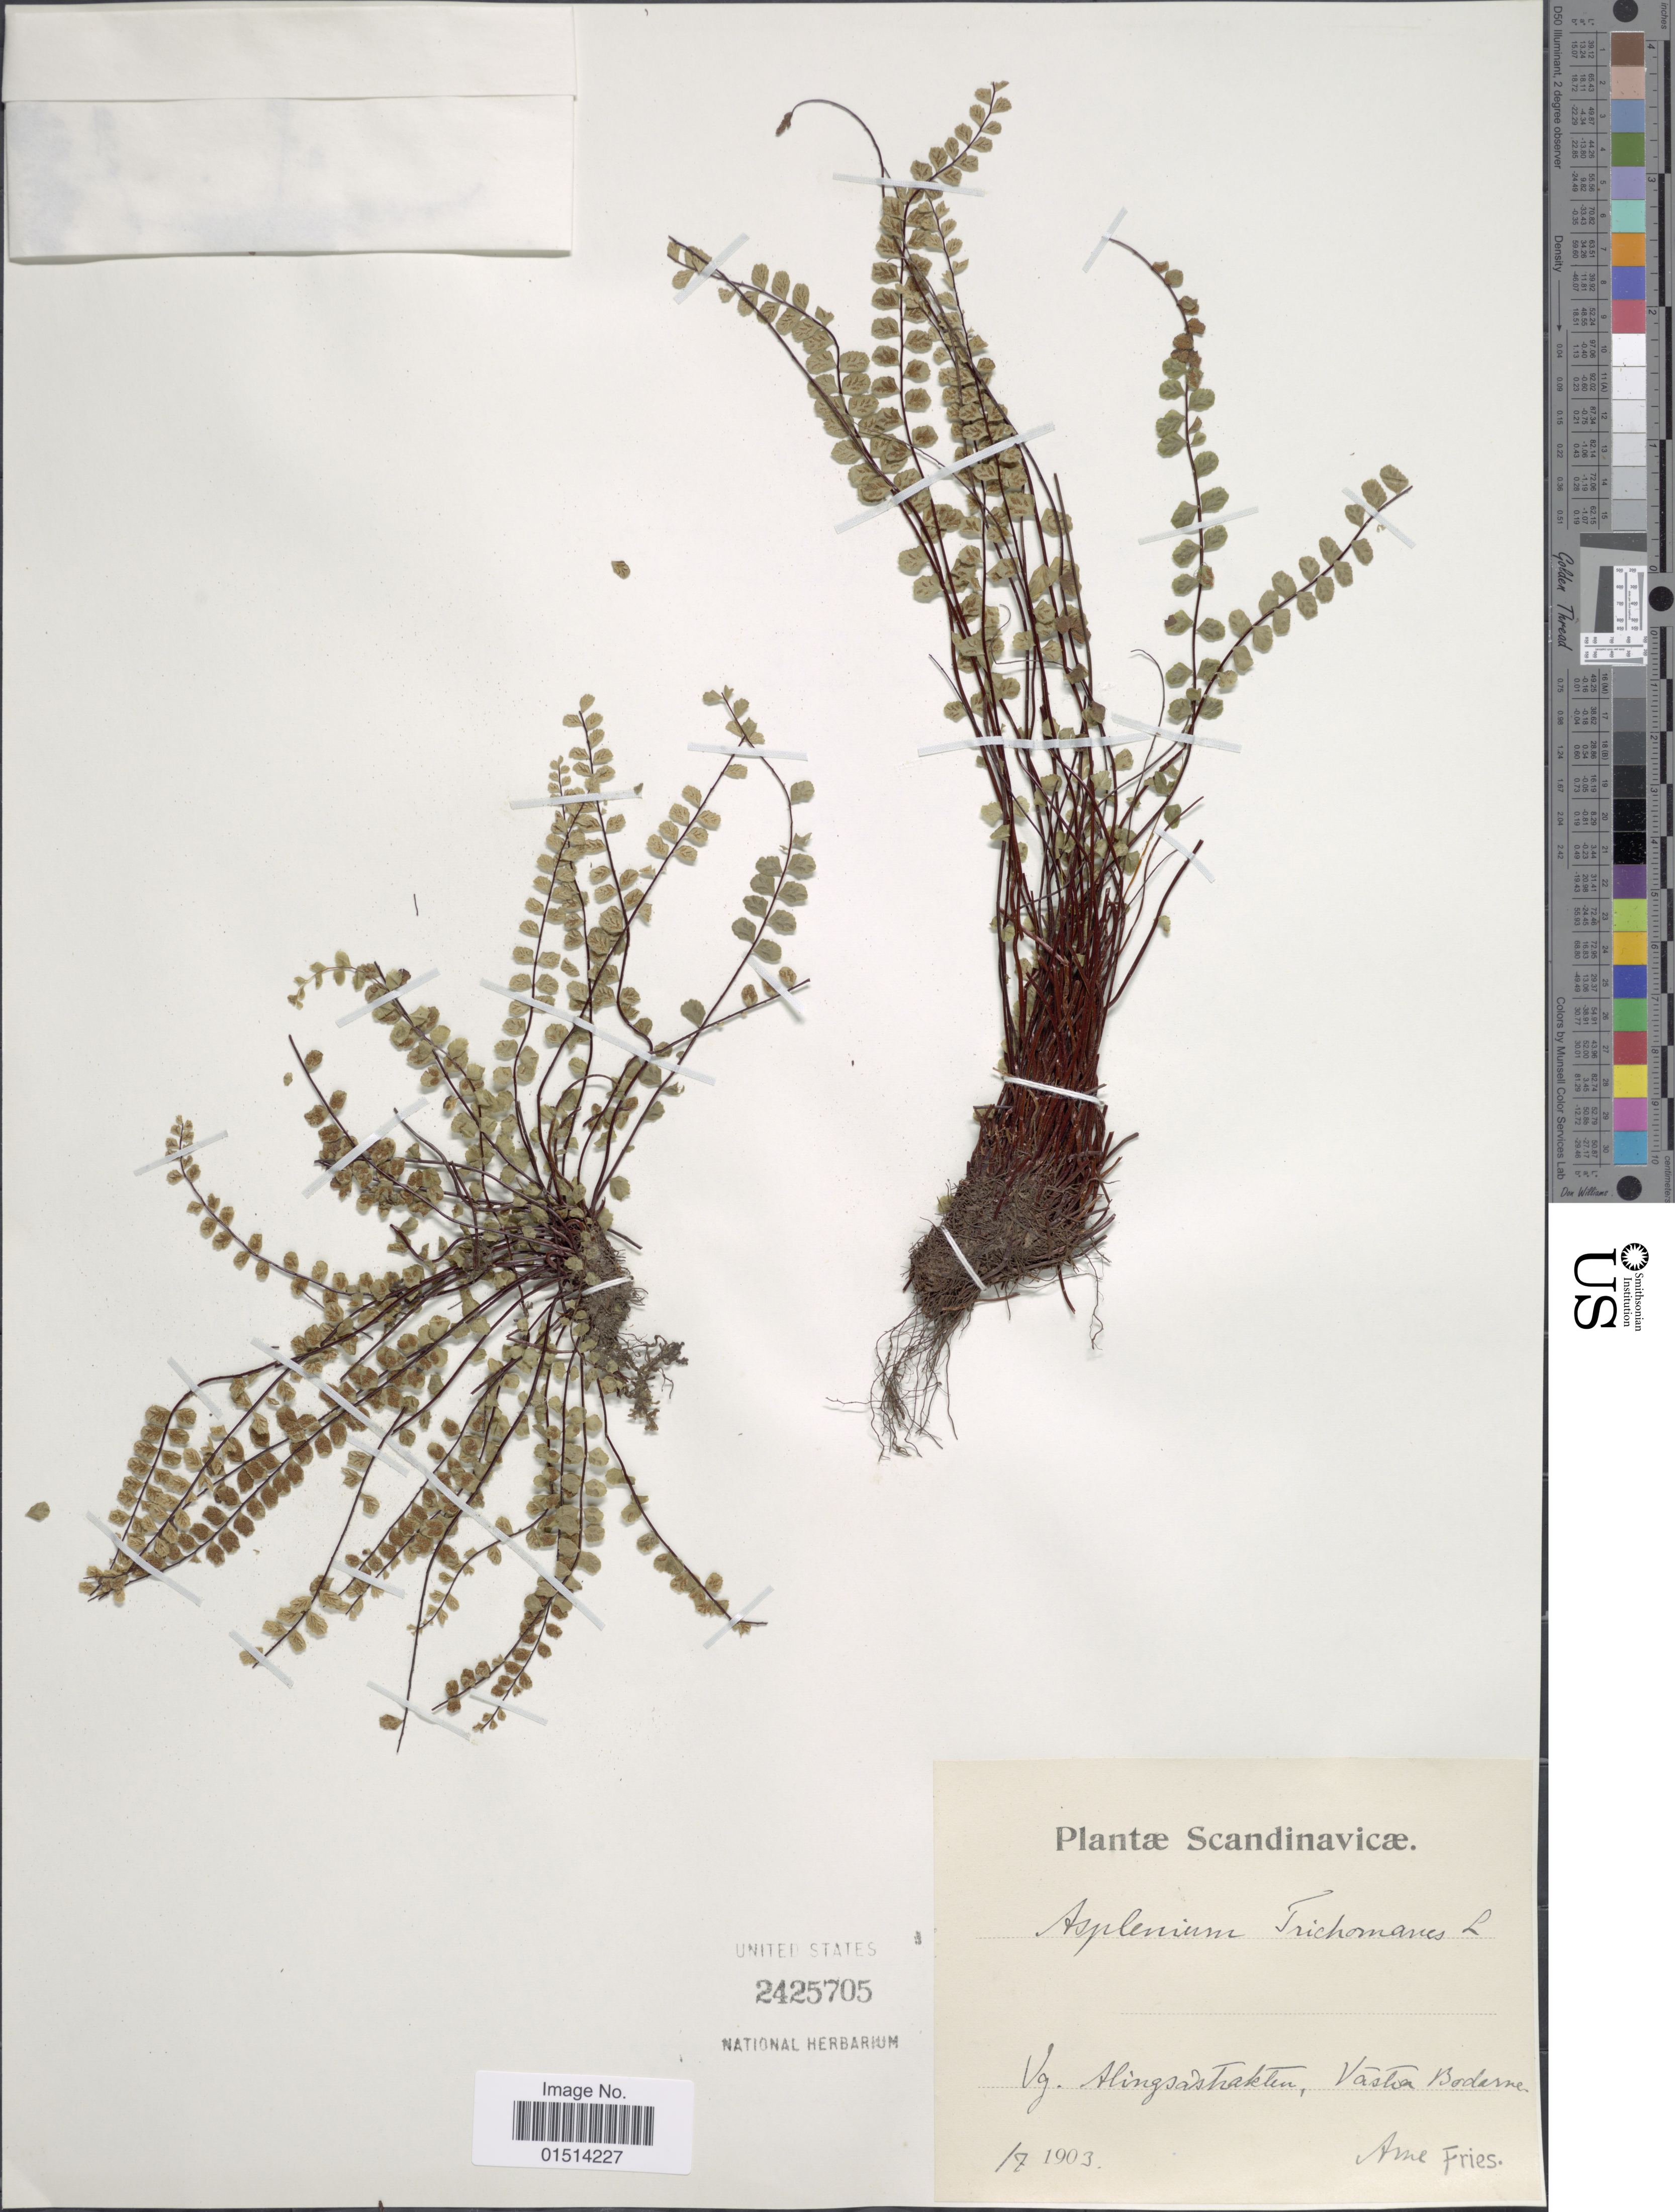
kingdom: Plantae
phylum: Tracheophyta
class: Polypodiopsida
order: Polypodiales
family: Aspleniaceae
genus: Asplenium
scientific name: Asplenium trichomanes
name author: L.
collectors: E. A. Fries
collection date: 1903-07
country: Sweden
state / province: Västra Götaland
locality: Alingsåstrakten [Alingsås Kommun], Västra Bodarne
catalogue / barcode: US 2425705